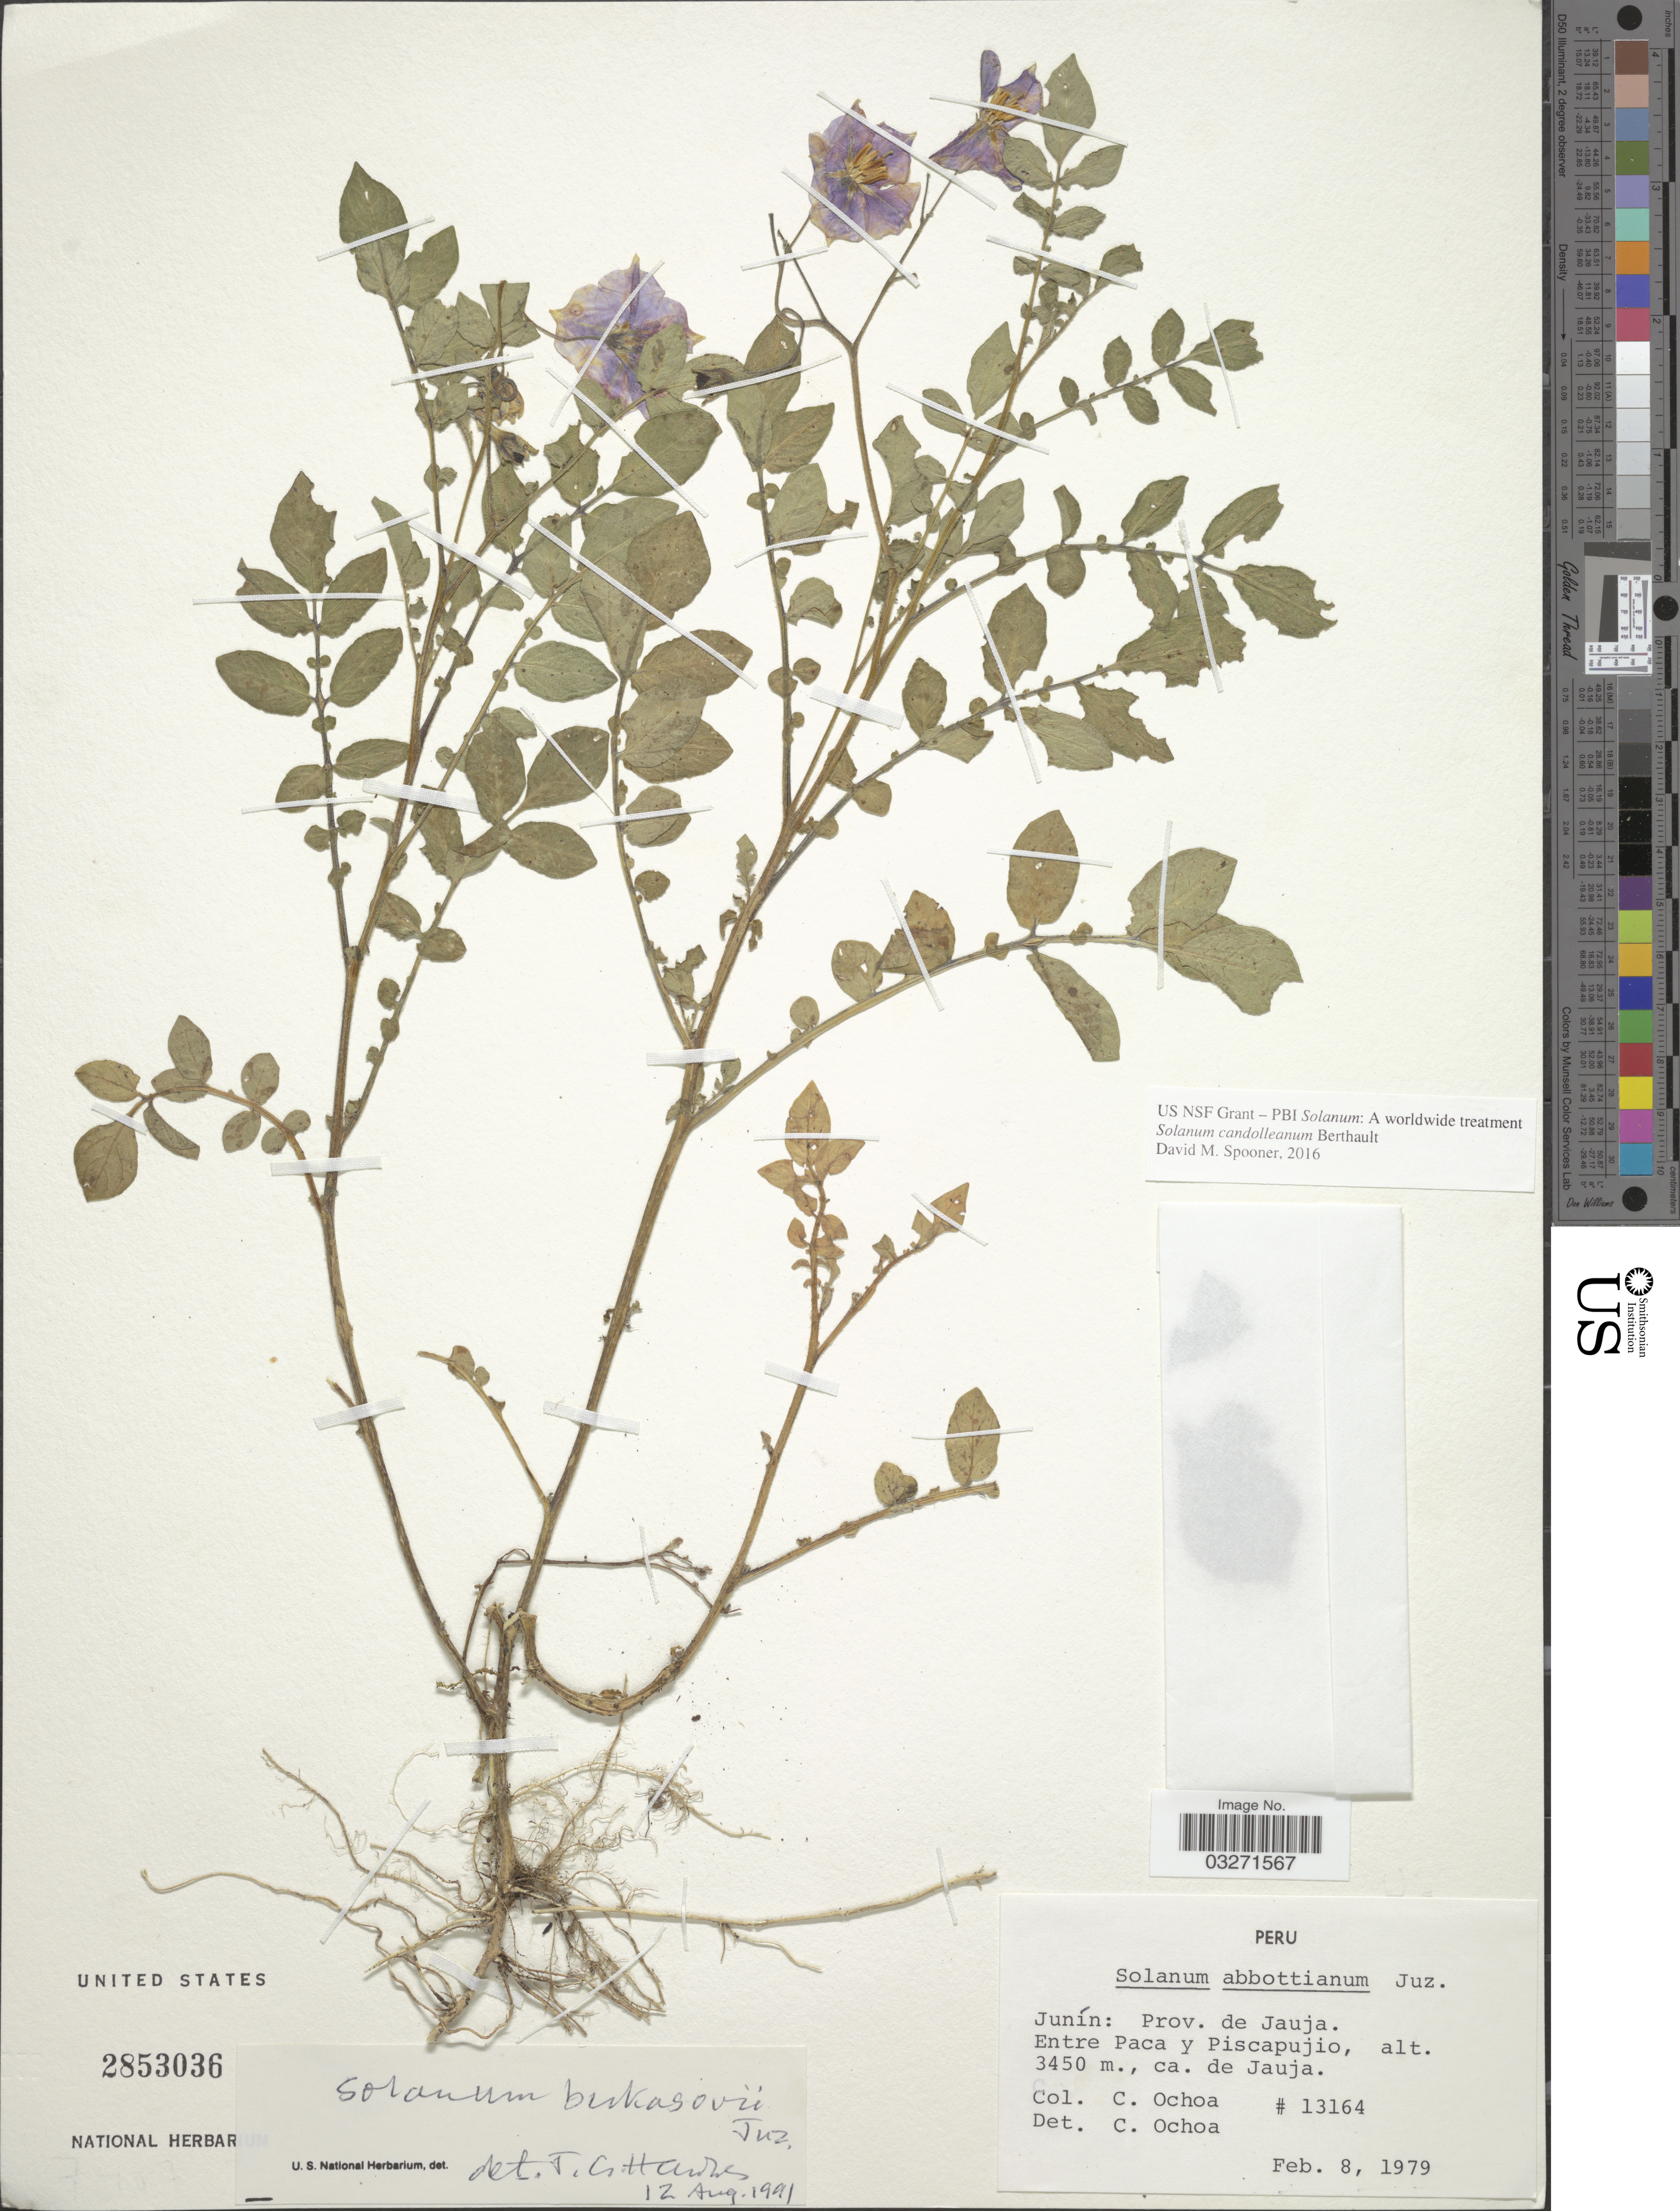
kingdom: Plantae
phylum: Tracheophyta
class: Magnoliopsida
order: Solanales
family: Solanaceae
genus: Solanum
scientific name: Solanum candolleanum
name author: Berthault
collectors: C. Ochoa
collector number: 13164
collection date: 1979-02-08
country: Peru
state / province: Junín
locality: Prov. de Jauja. Entre Paca y Piscapujio, ca. de Jauja.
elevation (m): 3450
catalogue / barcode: US 2853036